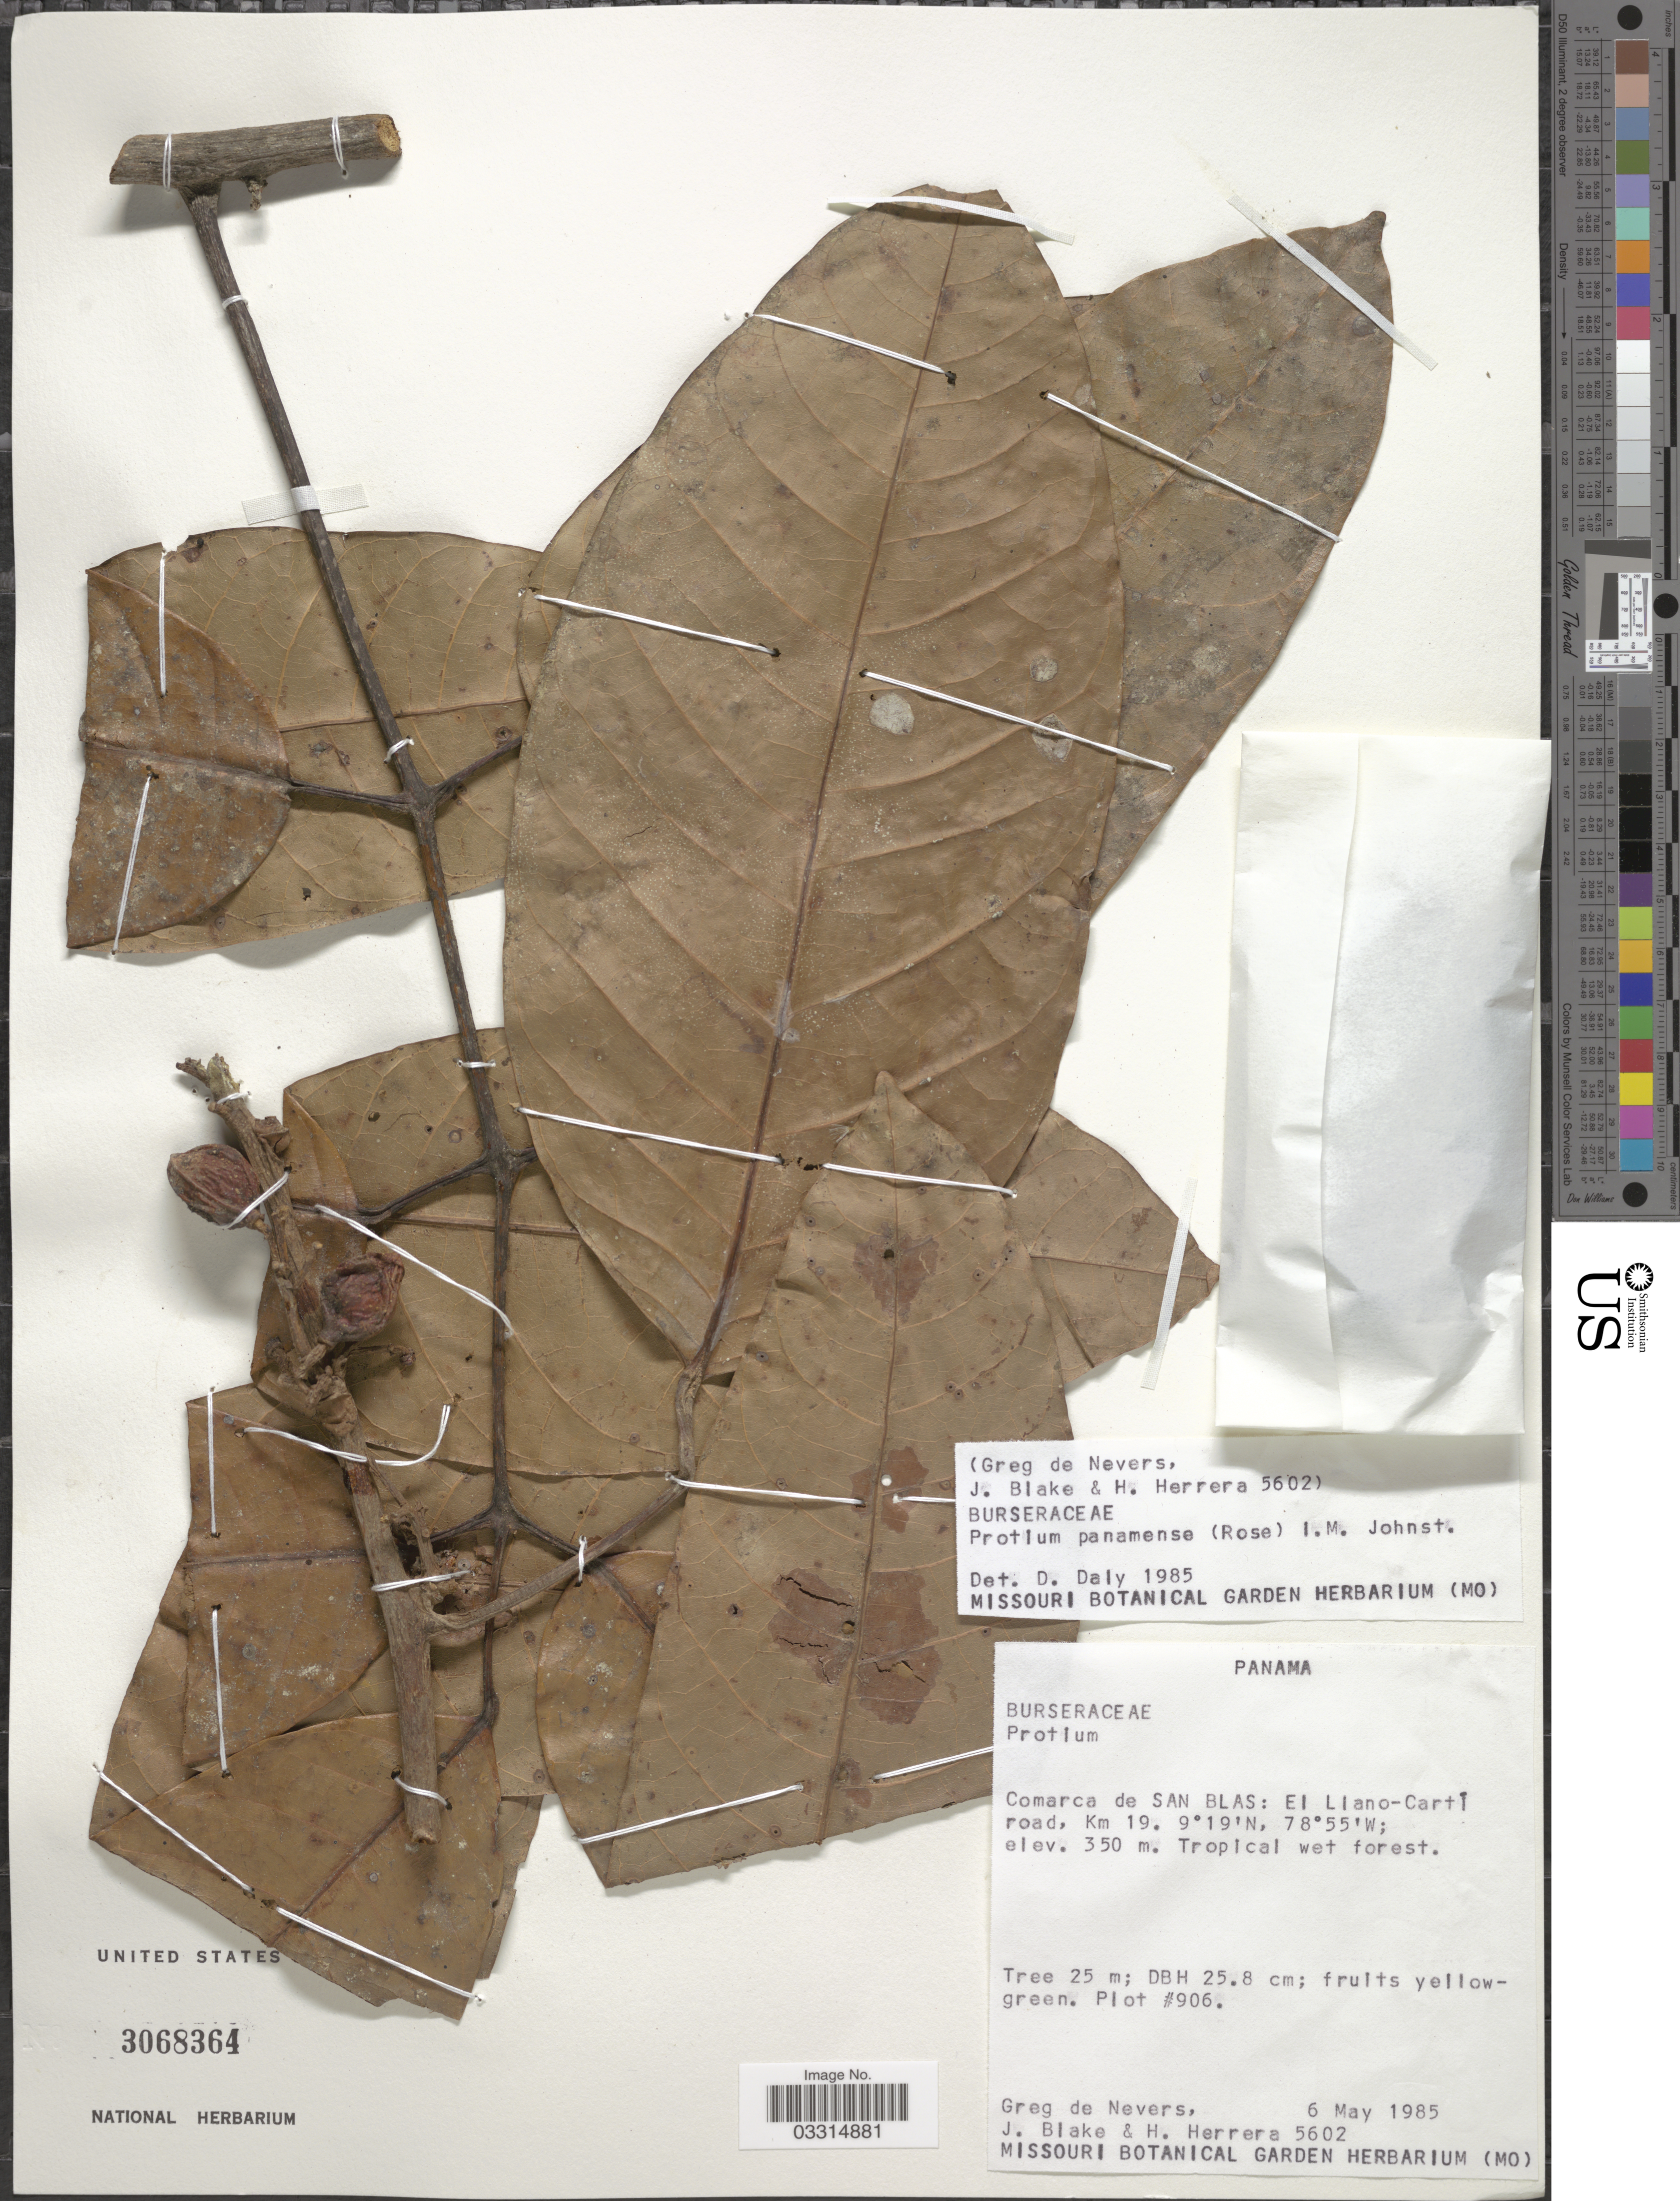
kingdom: Plantae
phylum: Tracheophyta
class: Magnoliopsida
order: Sapindales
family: Burseraceae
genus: Protium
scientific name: Protium panamense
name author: (Rose) I.M. Johnst.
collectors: G. C. de Nevers, J. Blake & H. Herrera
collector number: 5602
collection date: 1985-05-06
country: Panama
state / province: Kuna Yala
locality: Comarca de San Blas: El Llano-Carti road, Km 19.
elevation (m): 350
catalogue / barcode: US 3068364